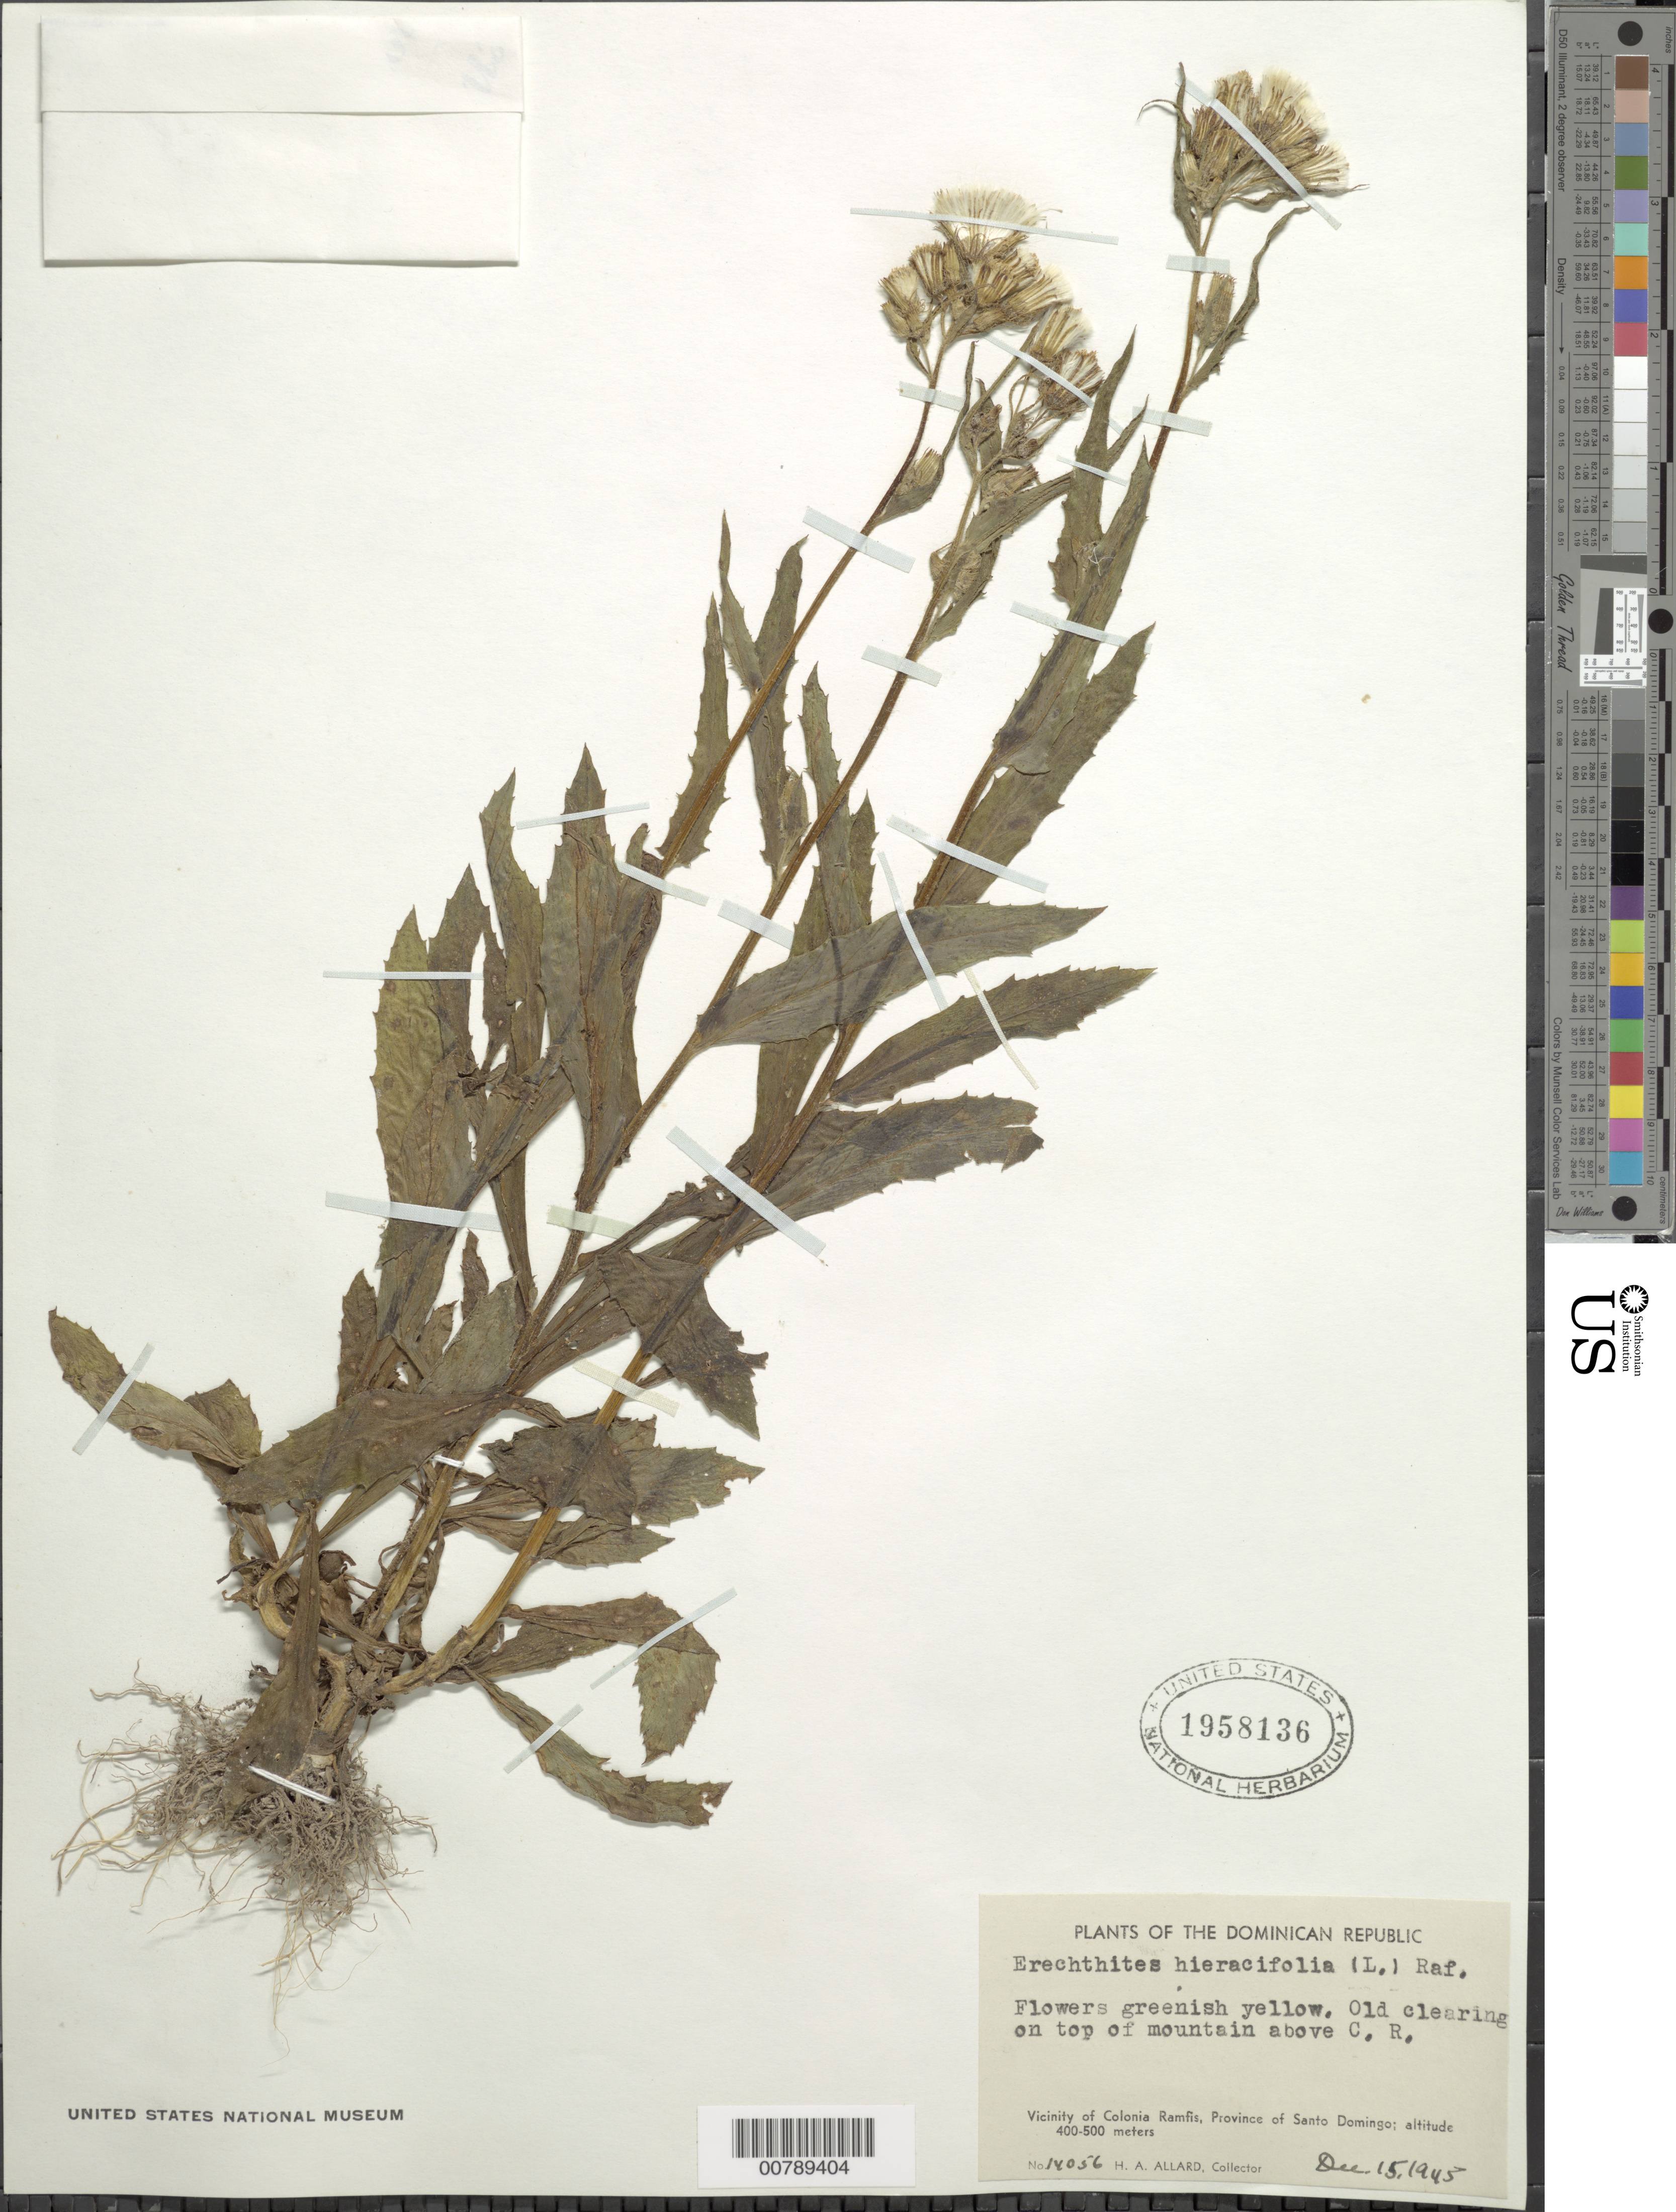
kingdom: Plantae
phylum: Tracheophyta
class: Magnoliopsida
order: Asterales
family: Asteraceae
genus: Erechtites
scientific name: Erechtites hieraciifolius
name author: (L.) Raf. ex DC.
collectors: H. A. Allard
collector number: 14056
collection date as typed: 15 Dec 1945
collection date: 1945-12-15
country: Dominican Republic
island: Hispaniola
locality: Vicinity of Colonia Ramfis, Province of Santo Domingo. Old clearing on top of mountain above C.R.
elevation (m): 400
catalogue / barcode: US 1958136